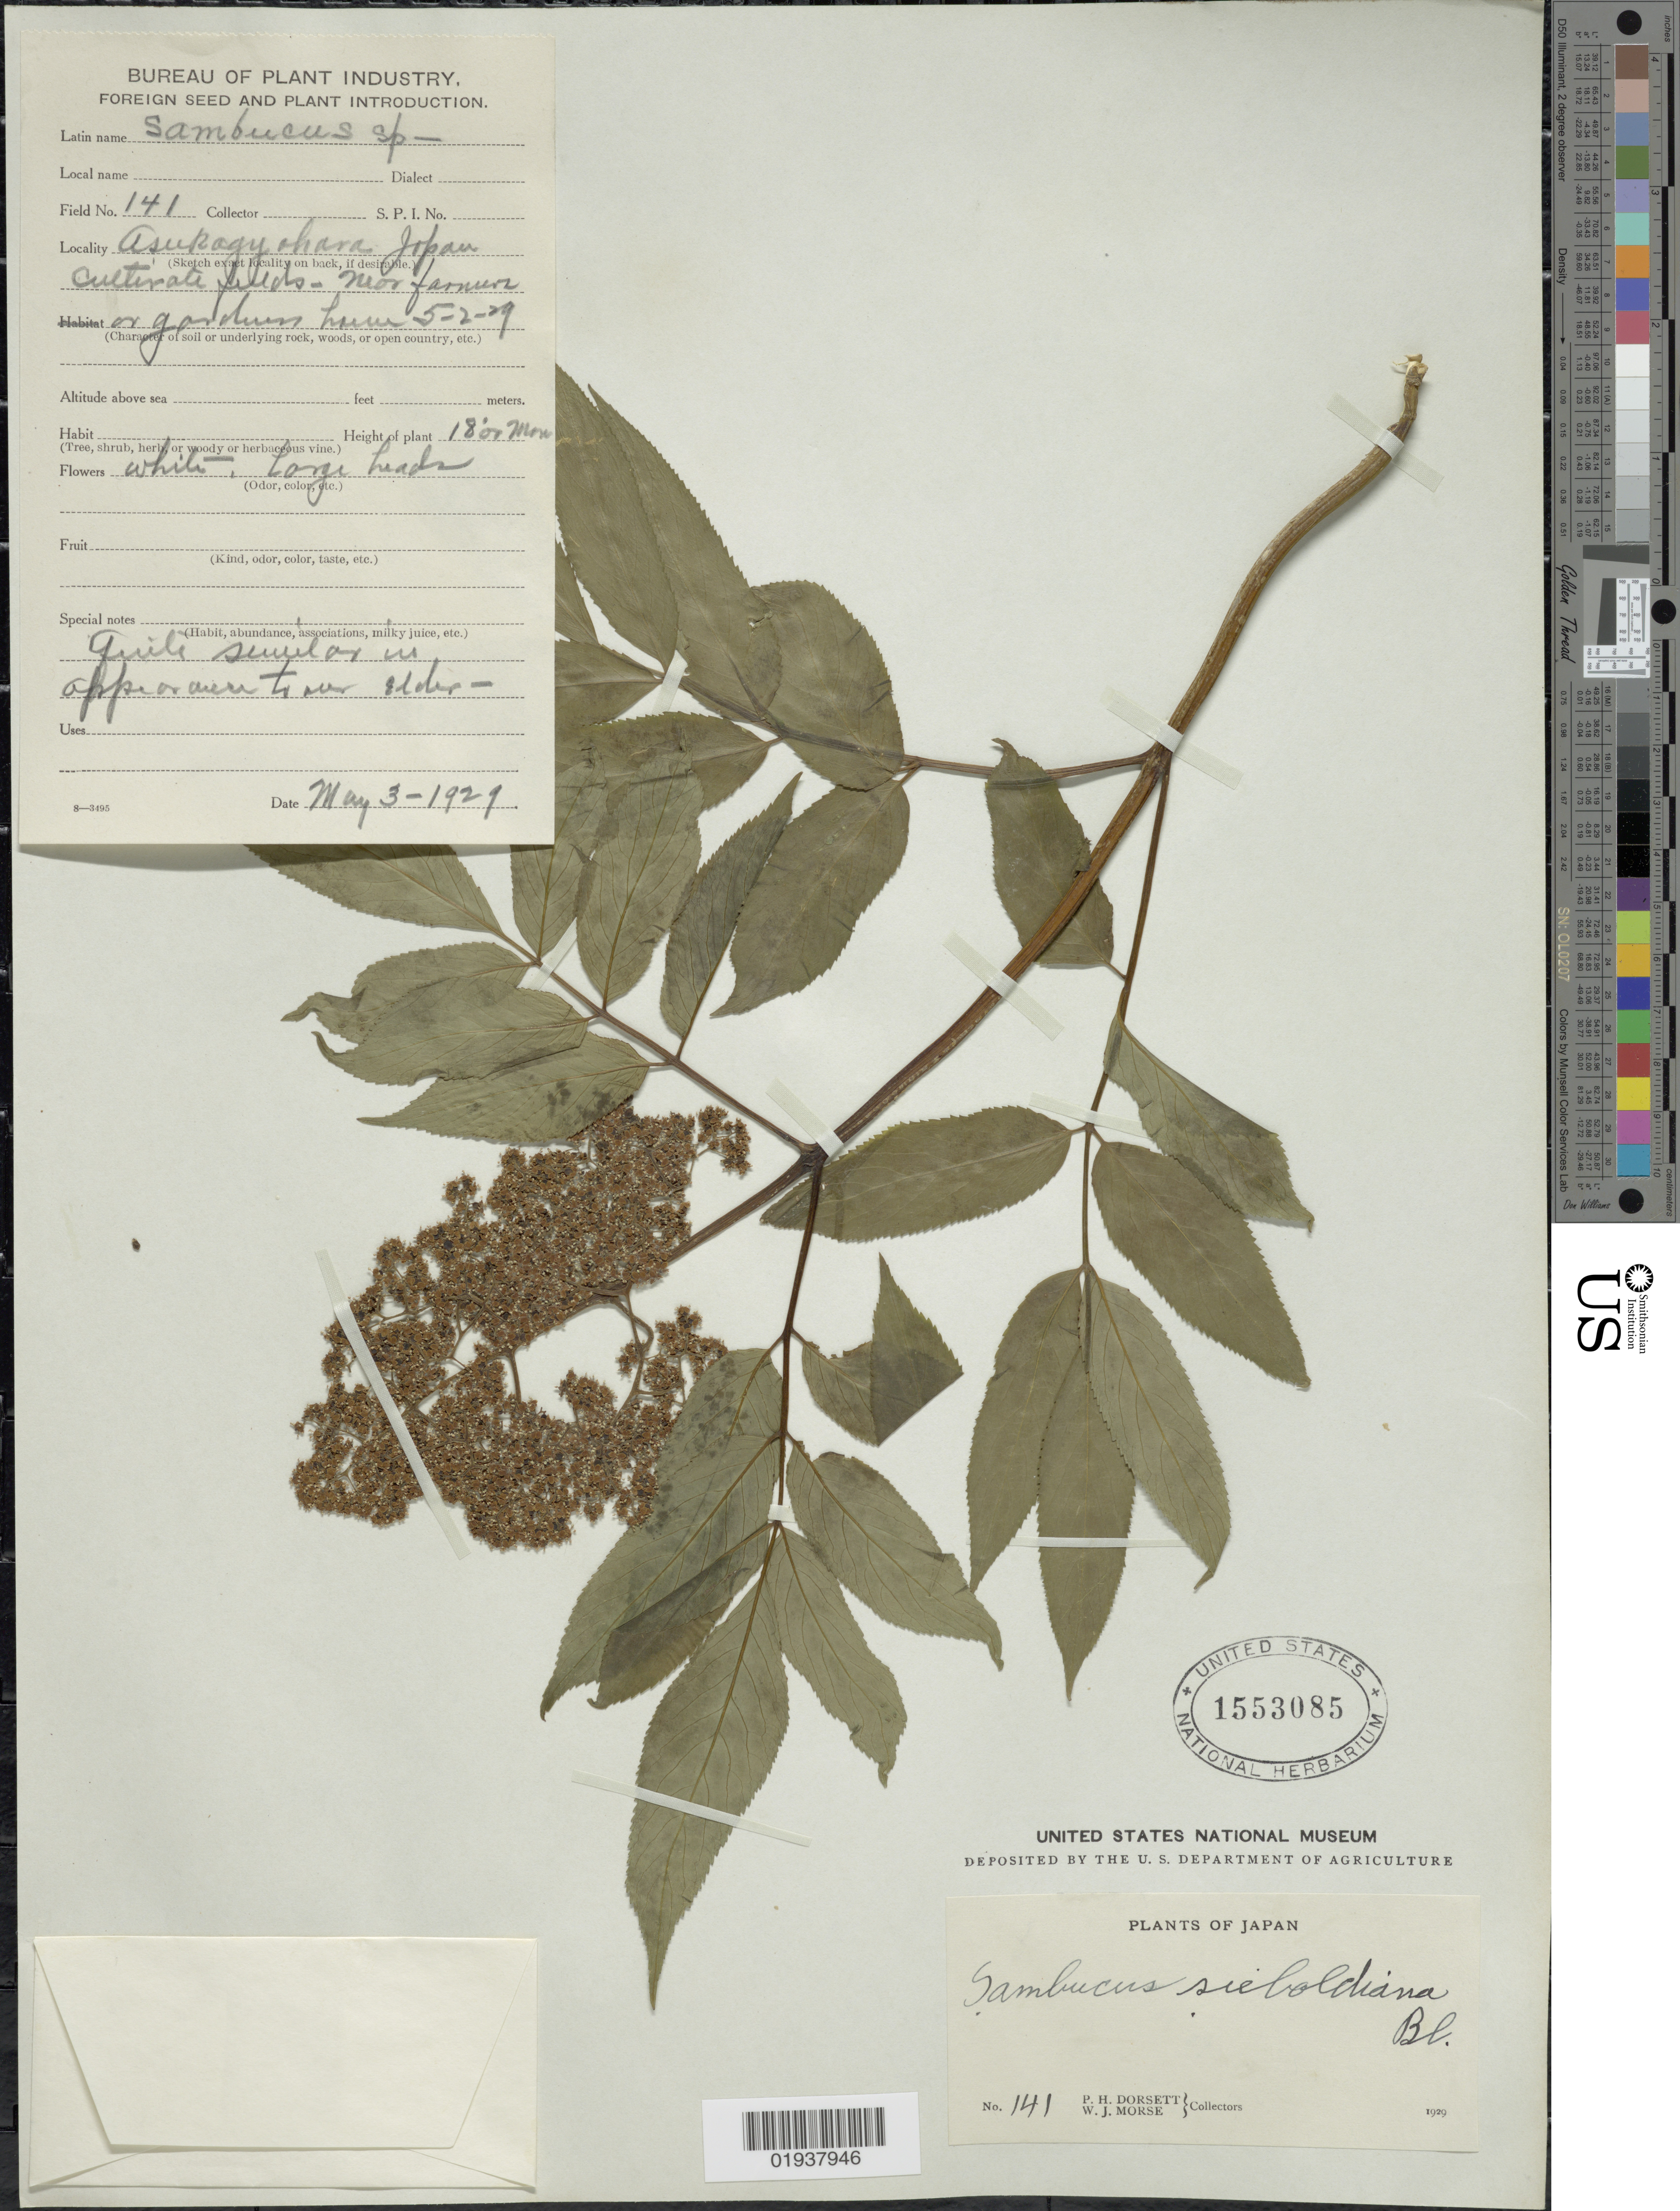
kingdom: Plantae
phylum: Tracheophyta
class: Magnoliopsida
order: Dipsacales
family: Viburnaceae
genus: Sambucus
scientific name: Sambucus racemosa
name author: L.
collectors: P. H. Dorsett & W. J. Morse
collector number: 141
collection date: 1921-05-03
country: Japan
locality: Asuragy ohara, cultivated fields near farmer.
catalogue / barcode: US 1553085